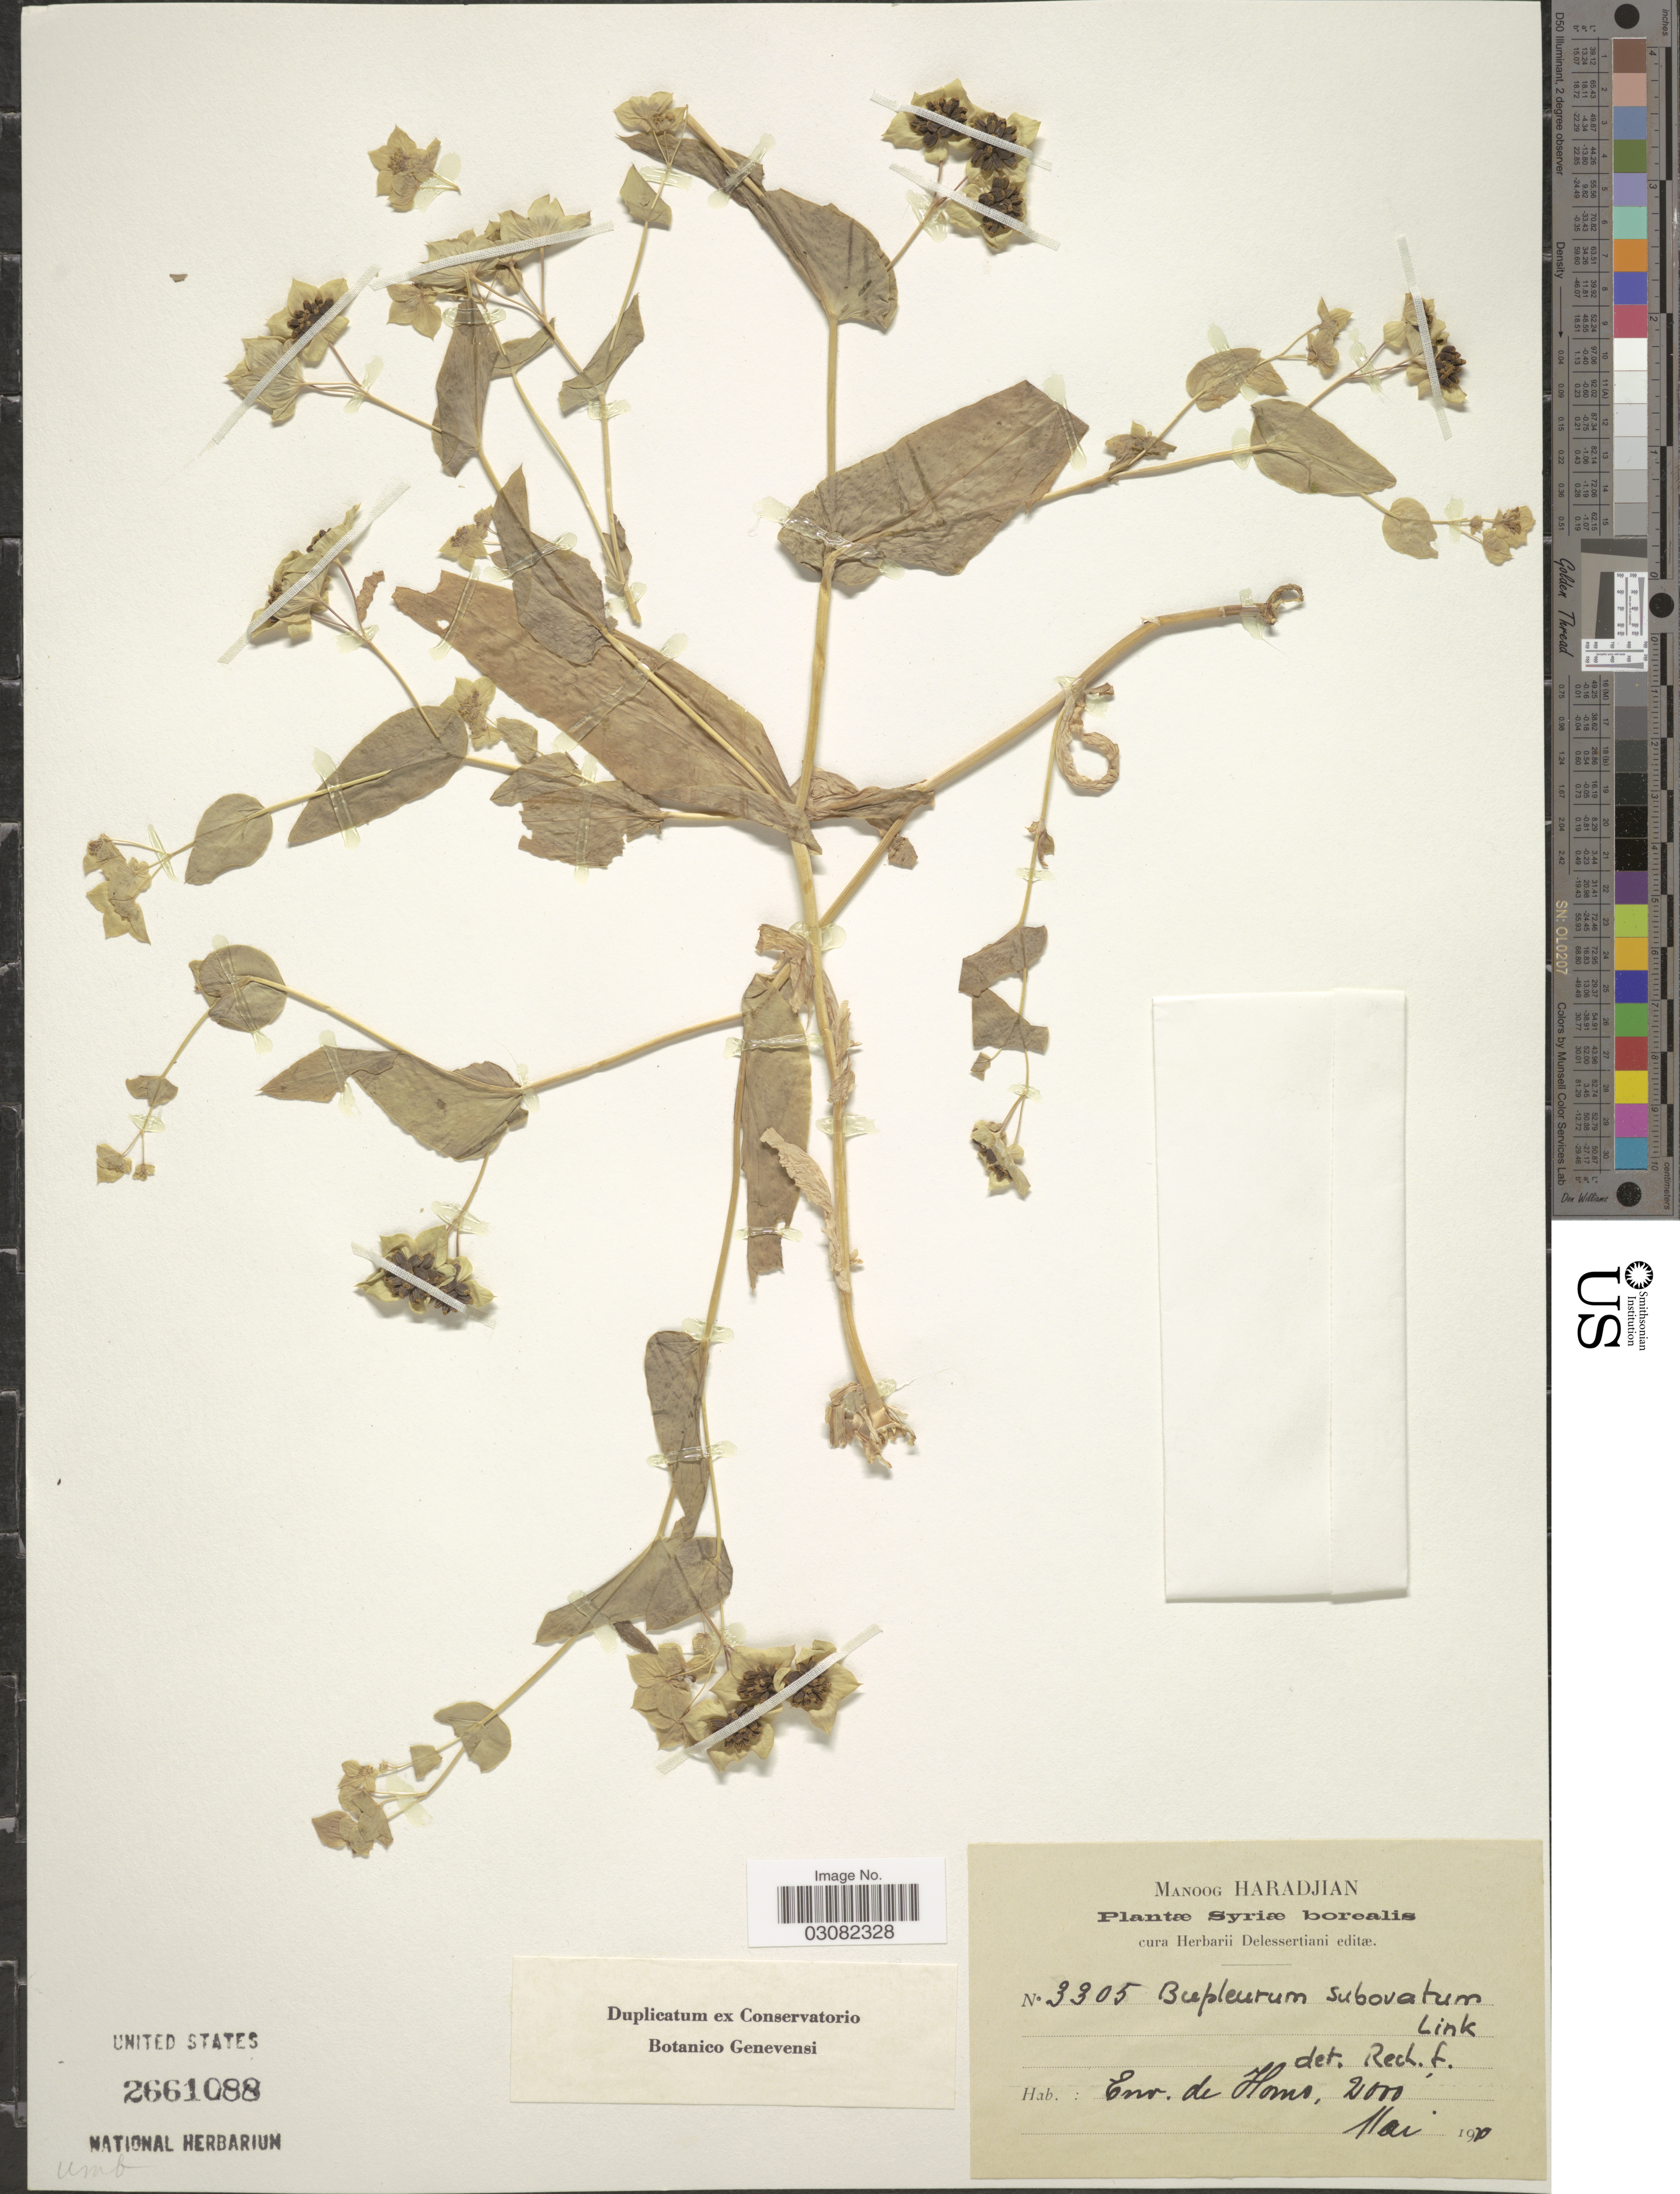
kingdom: Plantae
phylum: Tracheophyta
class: Magnoliopsida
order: Apiales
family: Apiaceae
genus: Bupleurum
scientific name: Bupleurum subovatum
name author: Link ex Spreng.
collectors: M. Haradjian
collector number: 3305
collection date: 1970-05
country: Syria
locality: Syriæ borealis. Env. de Homs.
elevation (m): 610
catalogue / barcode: US 2661088